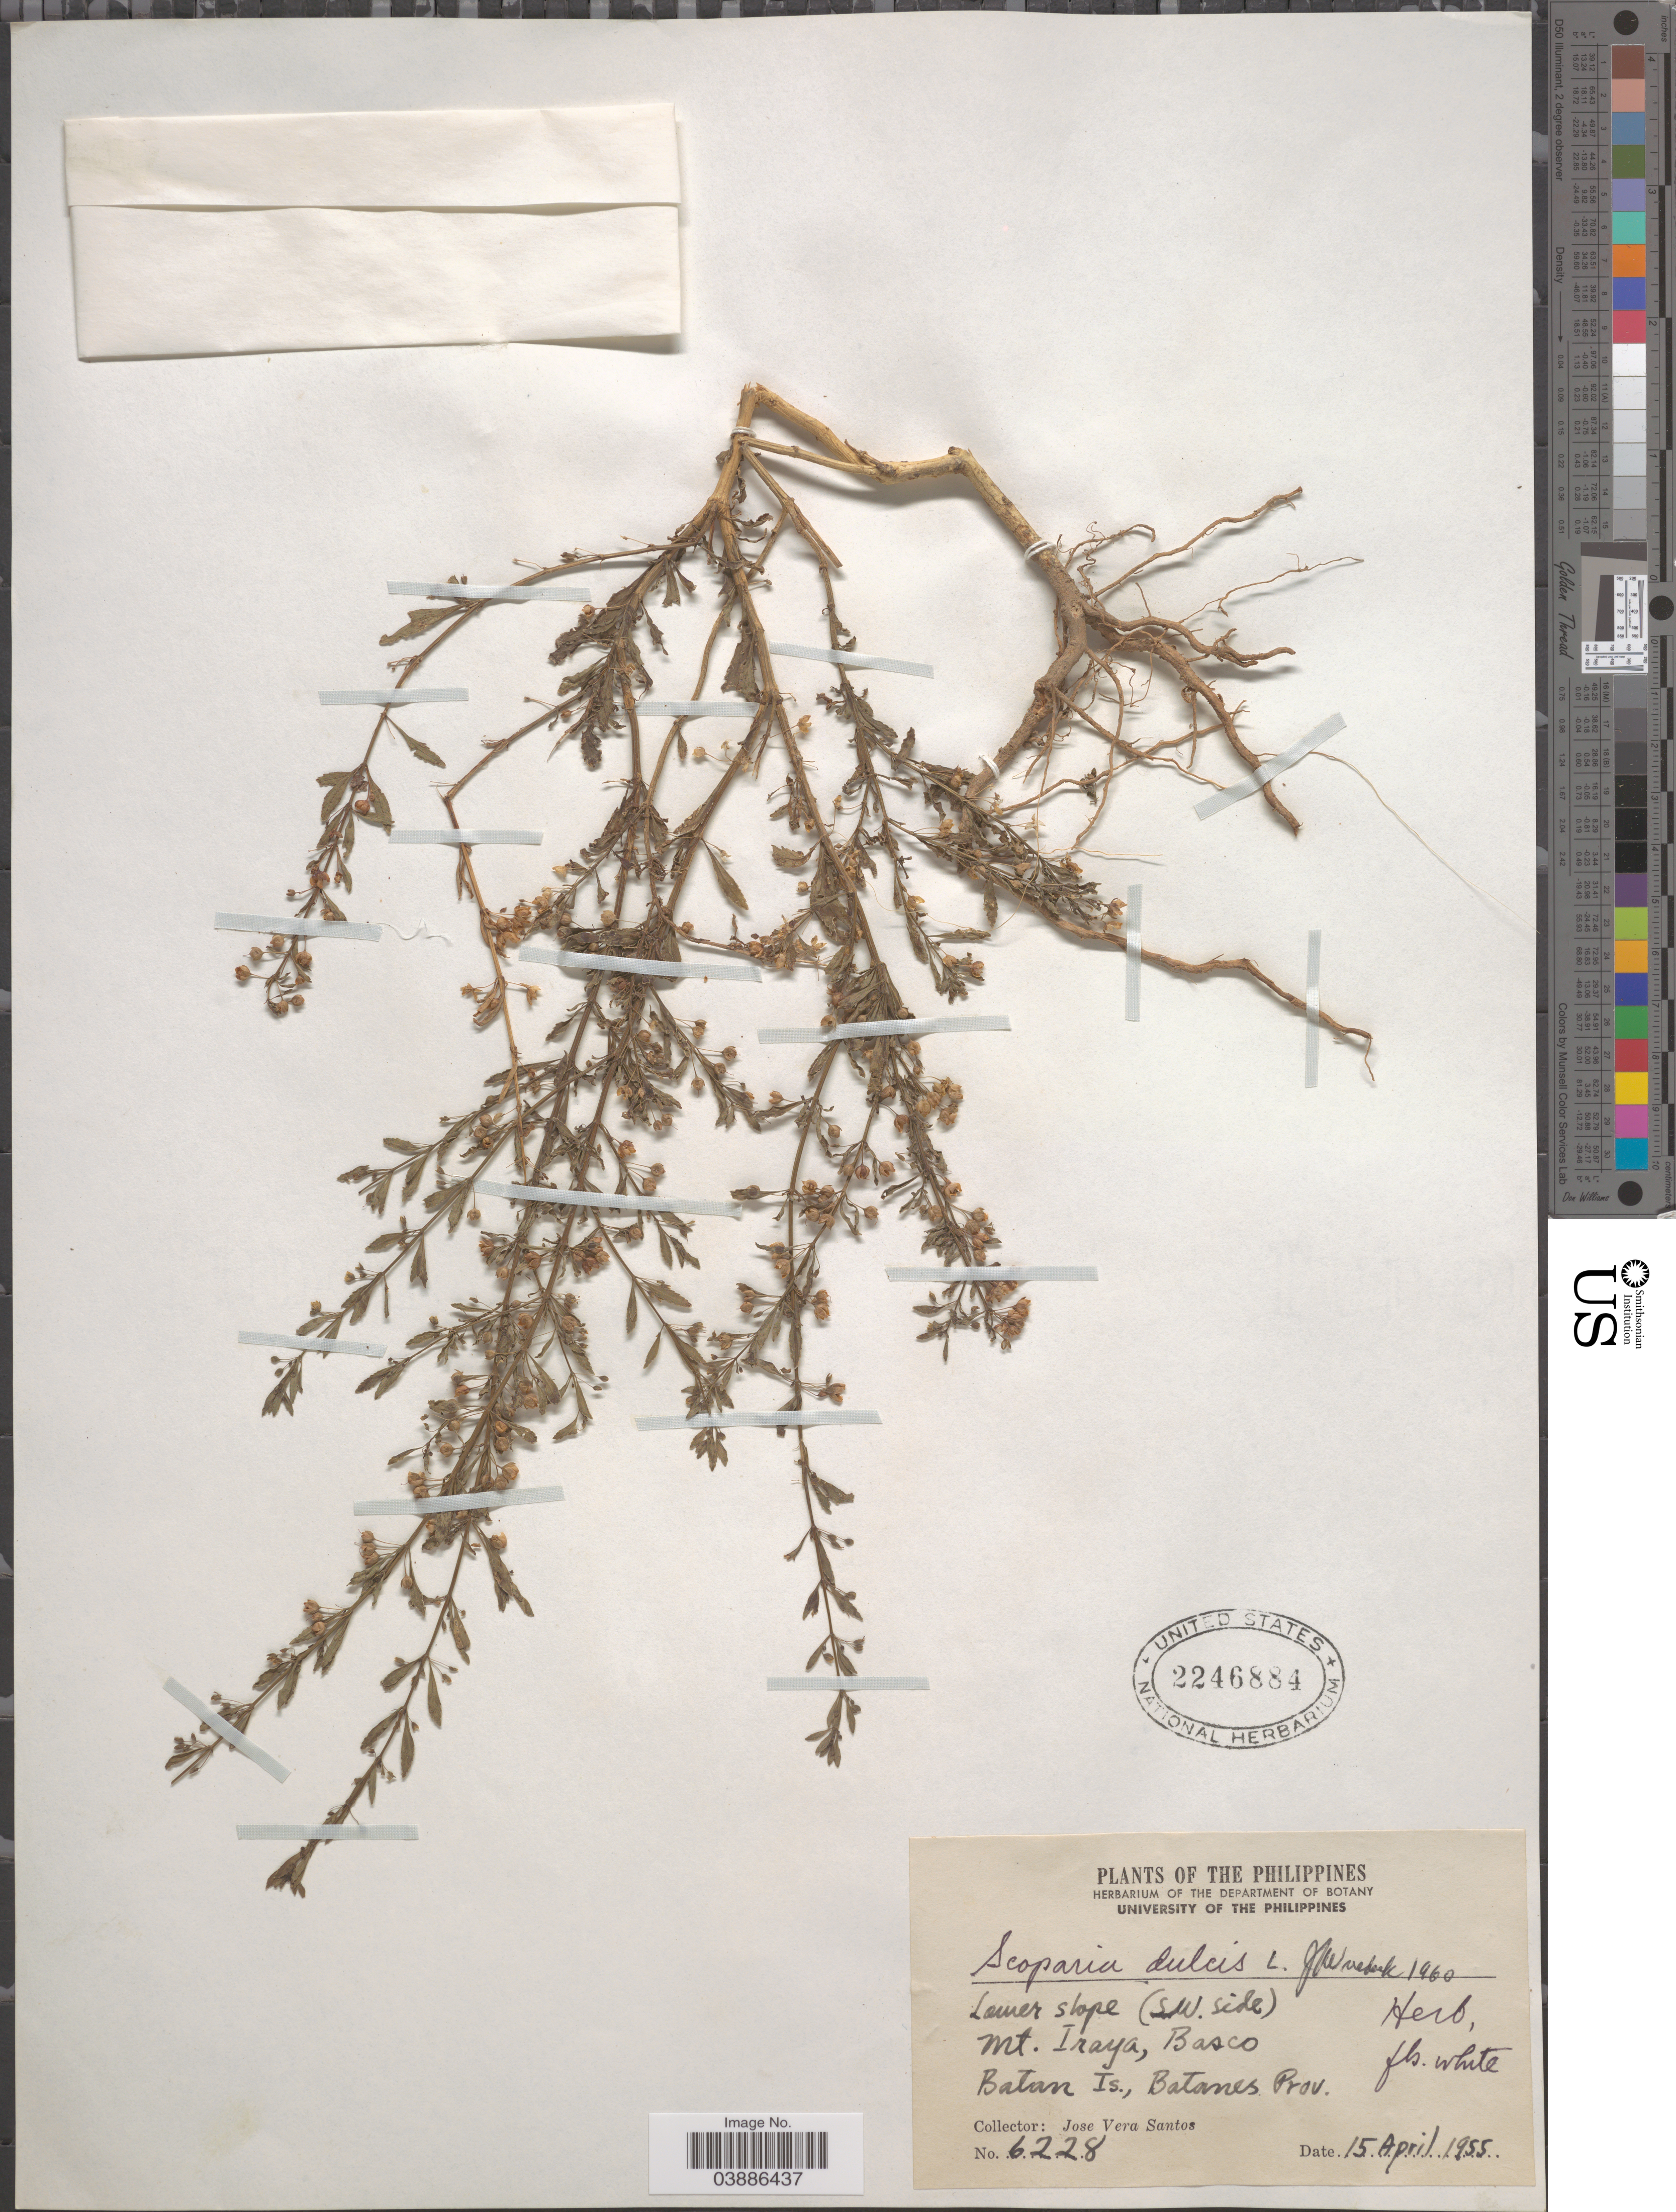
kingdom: Plantae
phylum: Tracheophyta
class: Magnoliopsida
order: Lamiales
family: Plantaginaceae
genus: Scoparia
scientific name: Scoparia dulcis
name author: L.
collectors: J. V. Santos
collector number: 6228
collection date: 1955-04-15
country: Philippines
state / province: Cagayan Valley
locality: Lower slope (SW. Side). Mt. Iraya, Basco. Batan Is., Batanes Prov.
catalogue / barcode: US 2246884